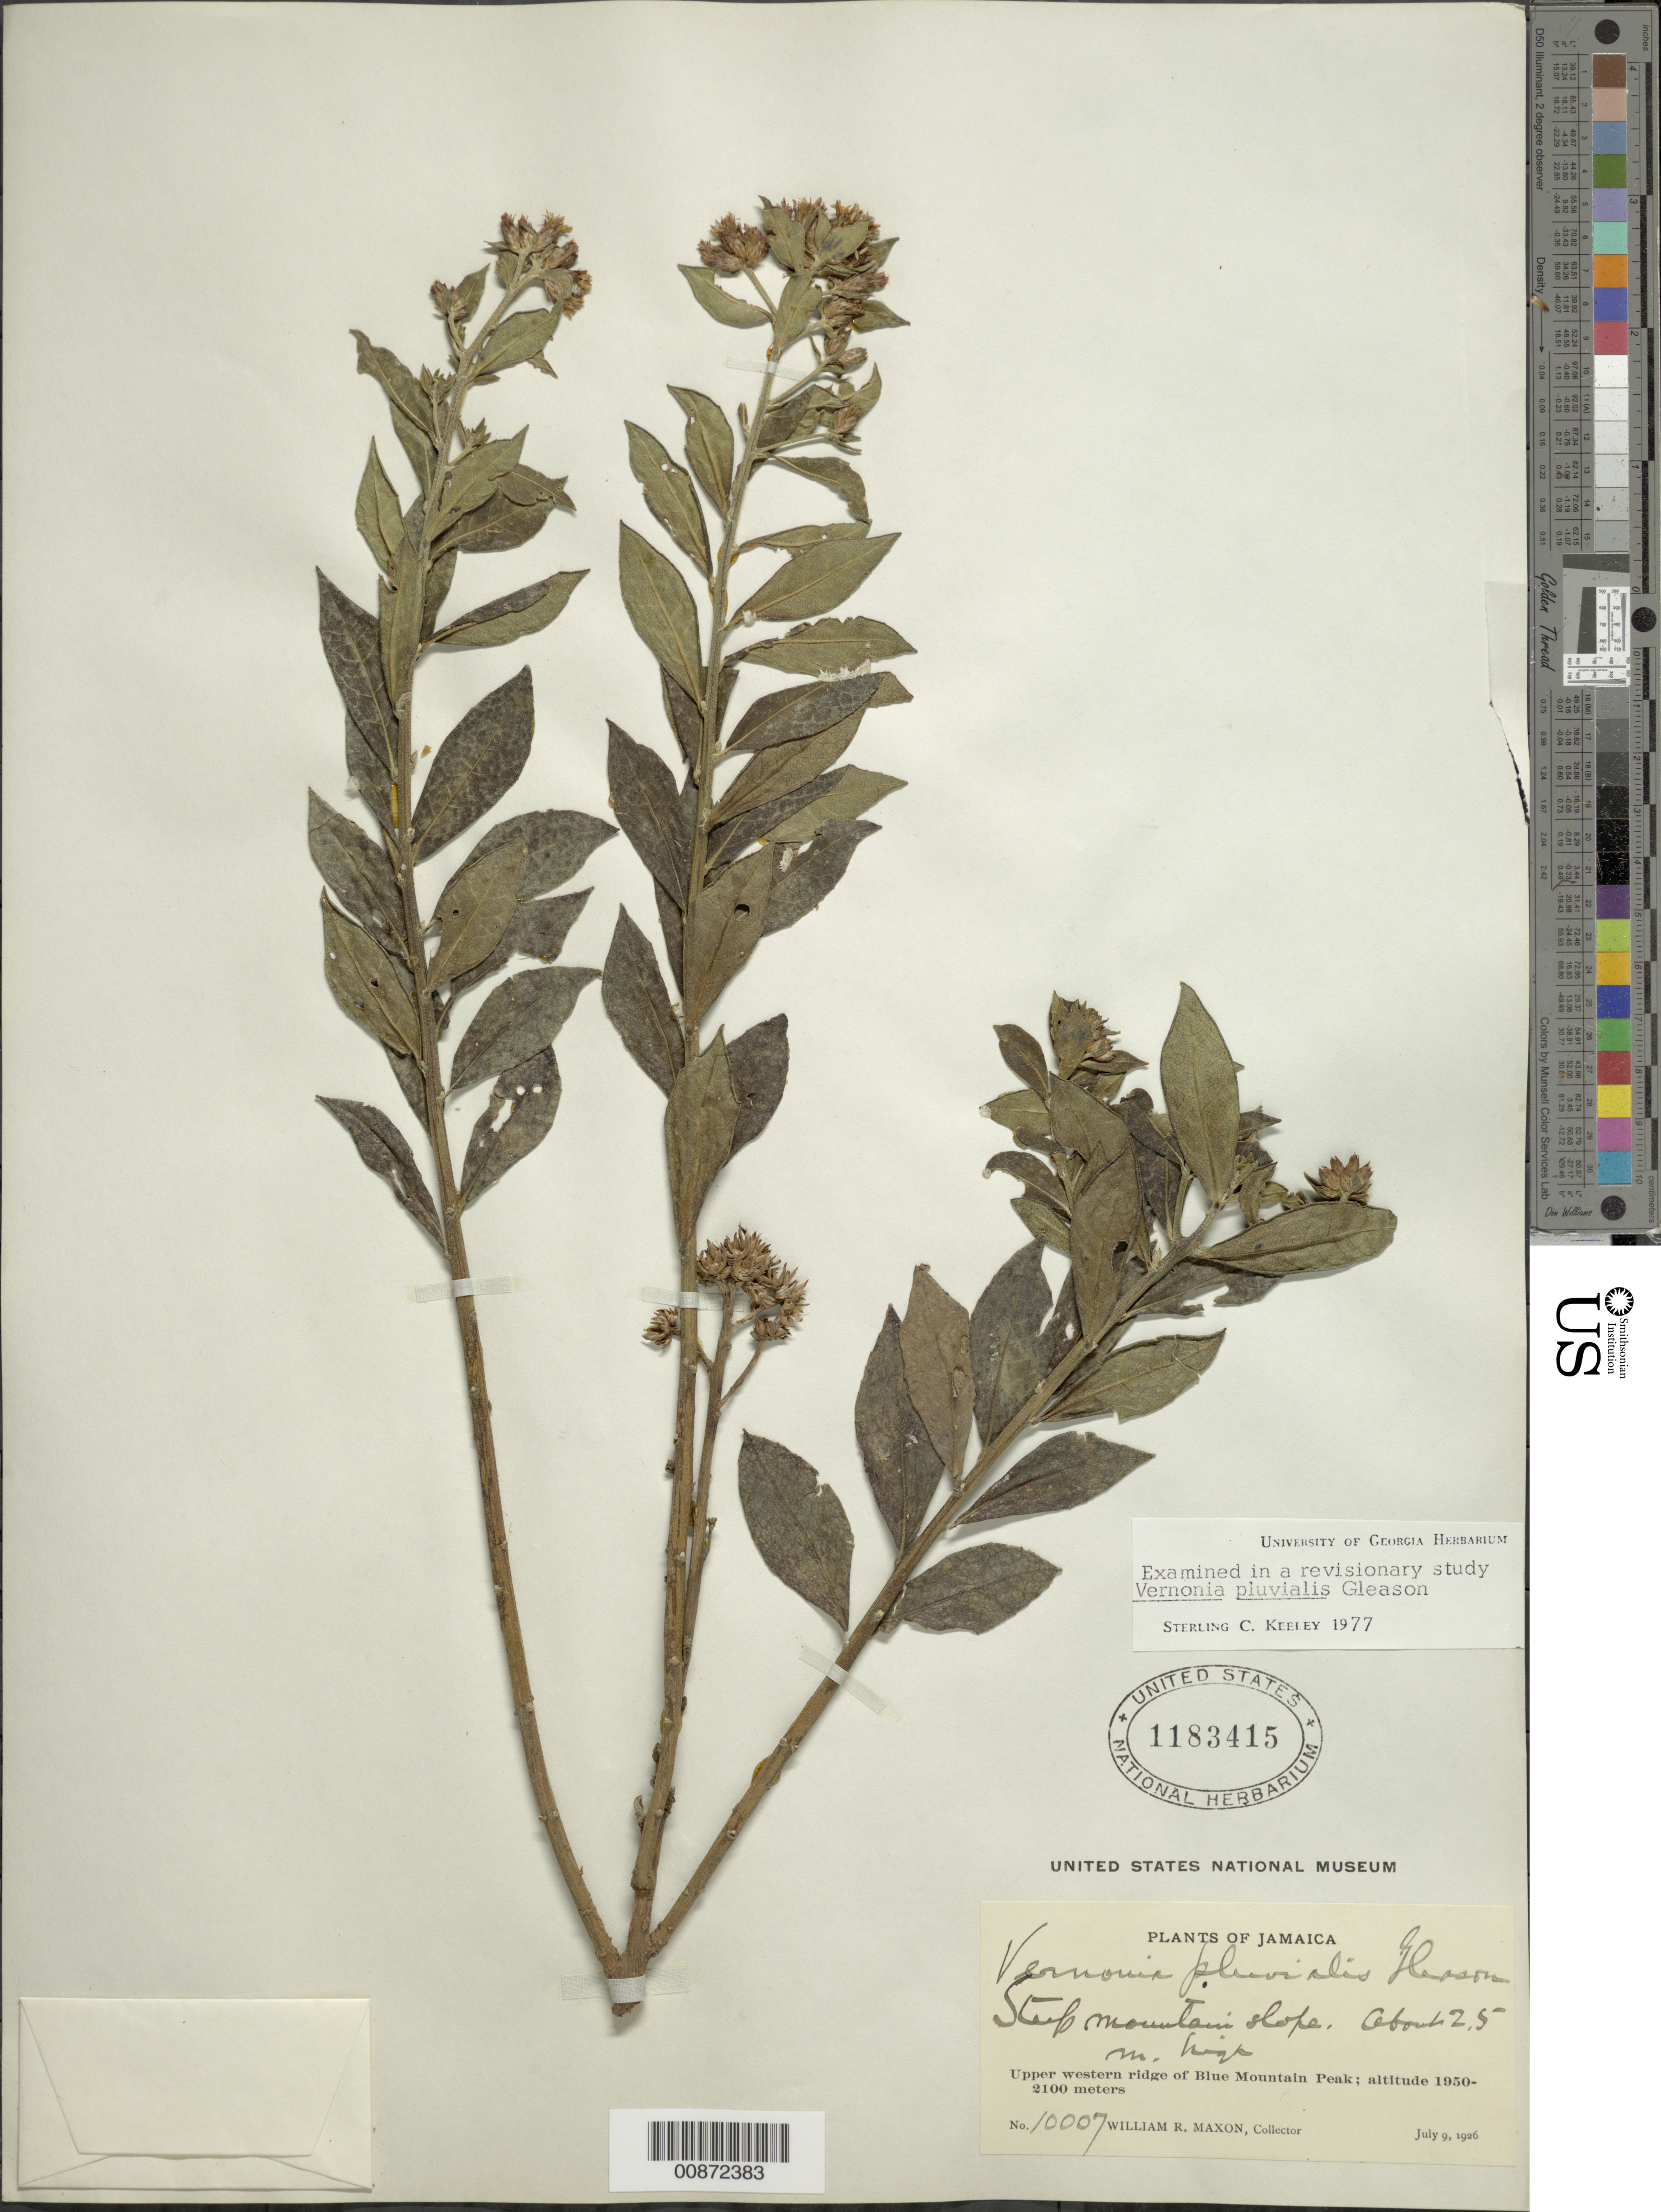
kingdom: Plantae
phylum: Tracheophyta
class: Magnoliopsida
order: Asterales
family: Asteraceae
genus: Lepidaploa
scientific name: Lepidaploa pluvialis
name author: (Gleason) H. Rob.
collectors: W. R. Maxon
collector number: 10007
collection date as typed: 09 Jul 1926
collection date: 1926-07-09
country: Jamaica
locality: Upper western ridge of Blue Mountain Peak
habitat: Steep mountain slope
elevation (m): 1950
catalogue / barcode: US 1183415